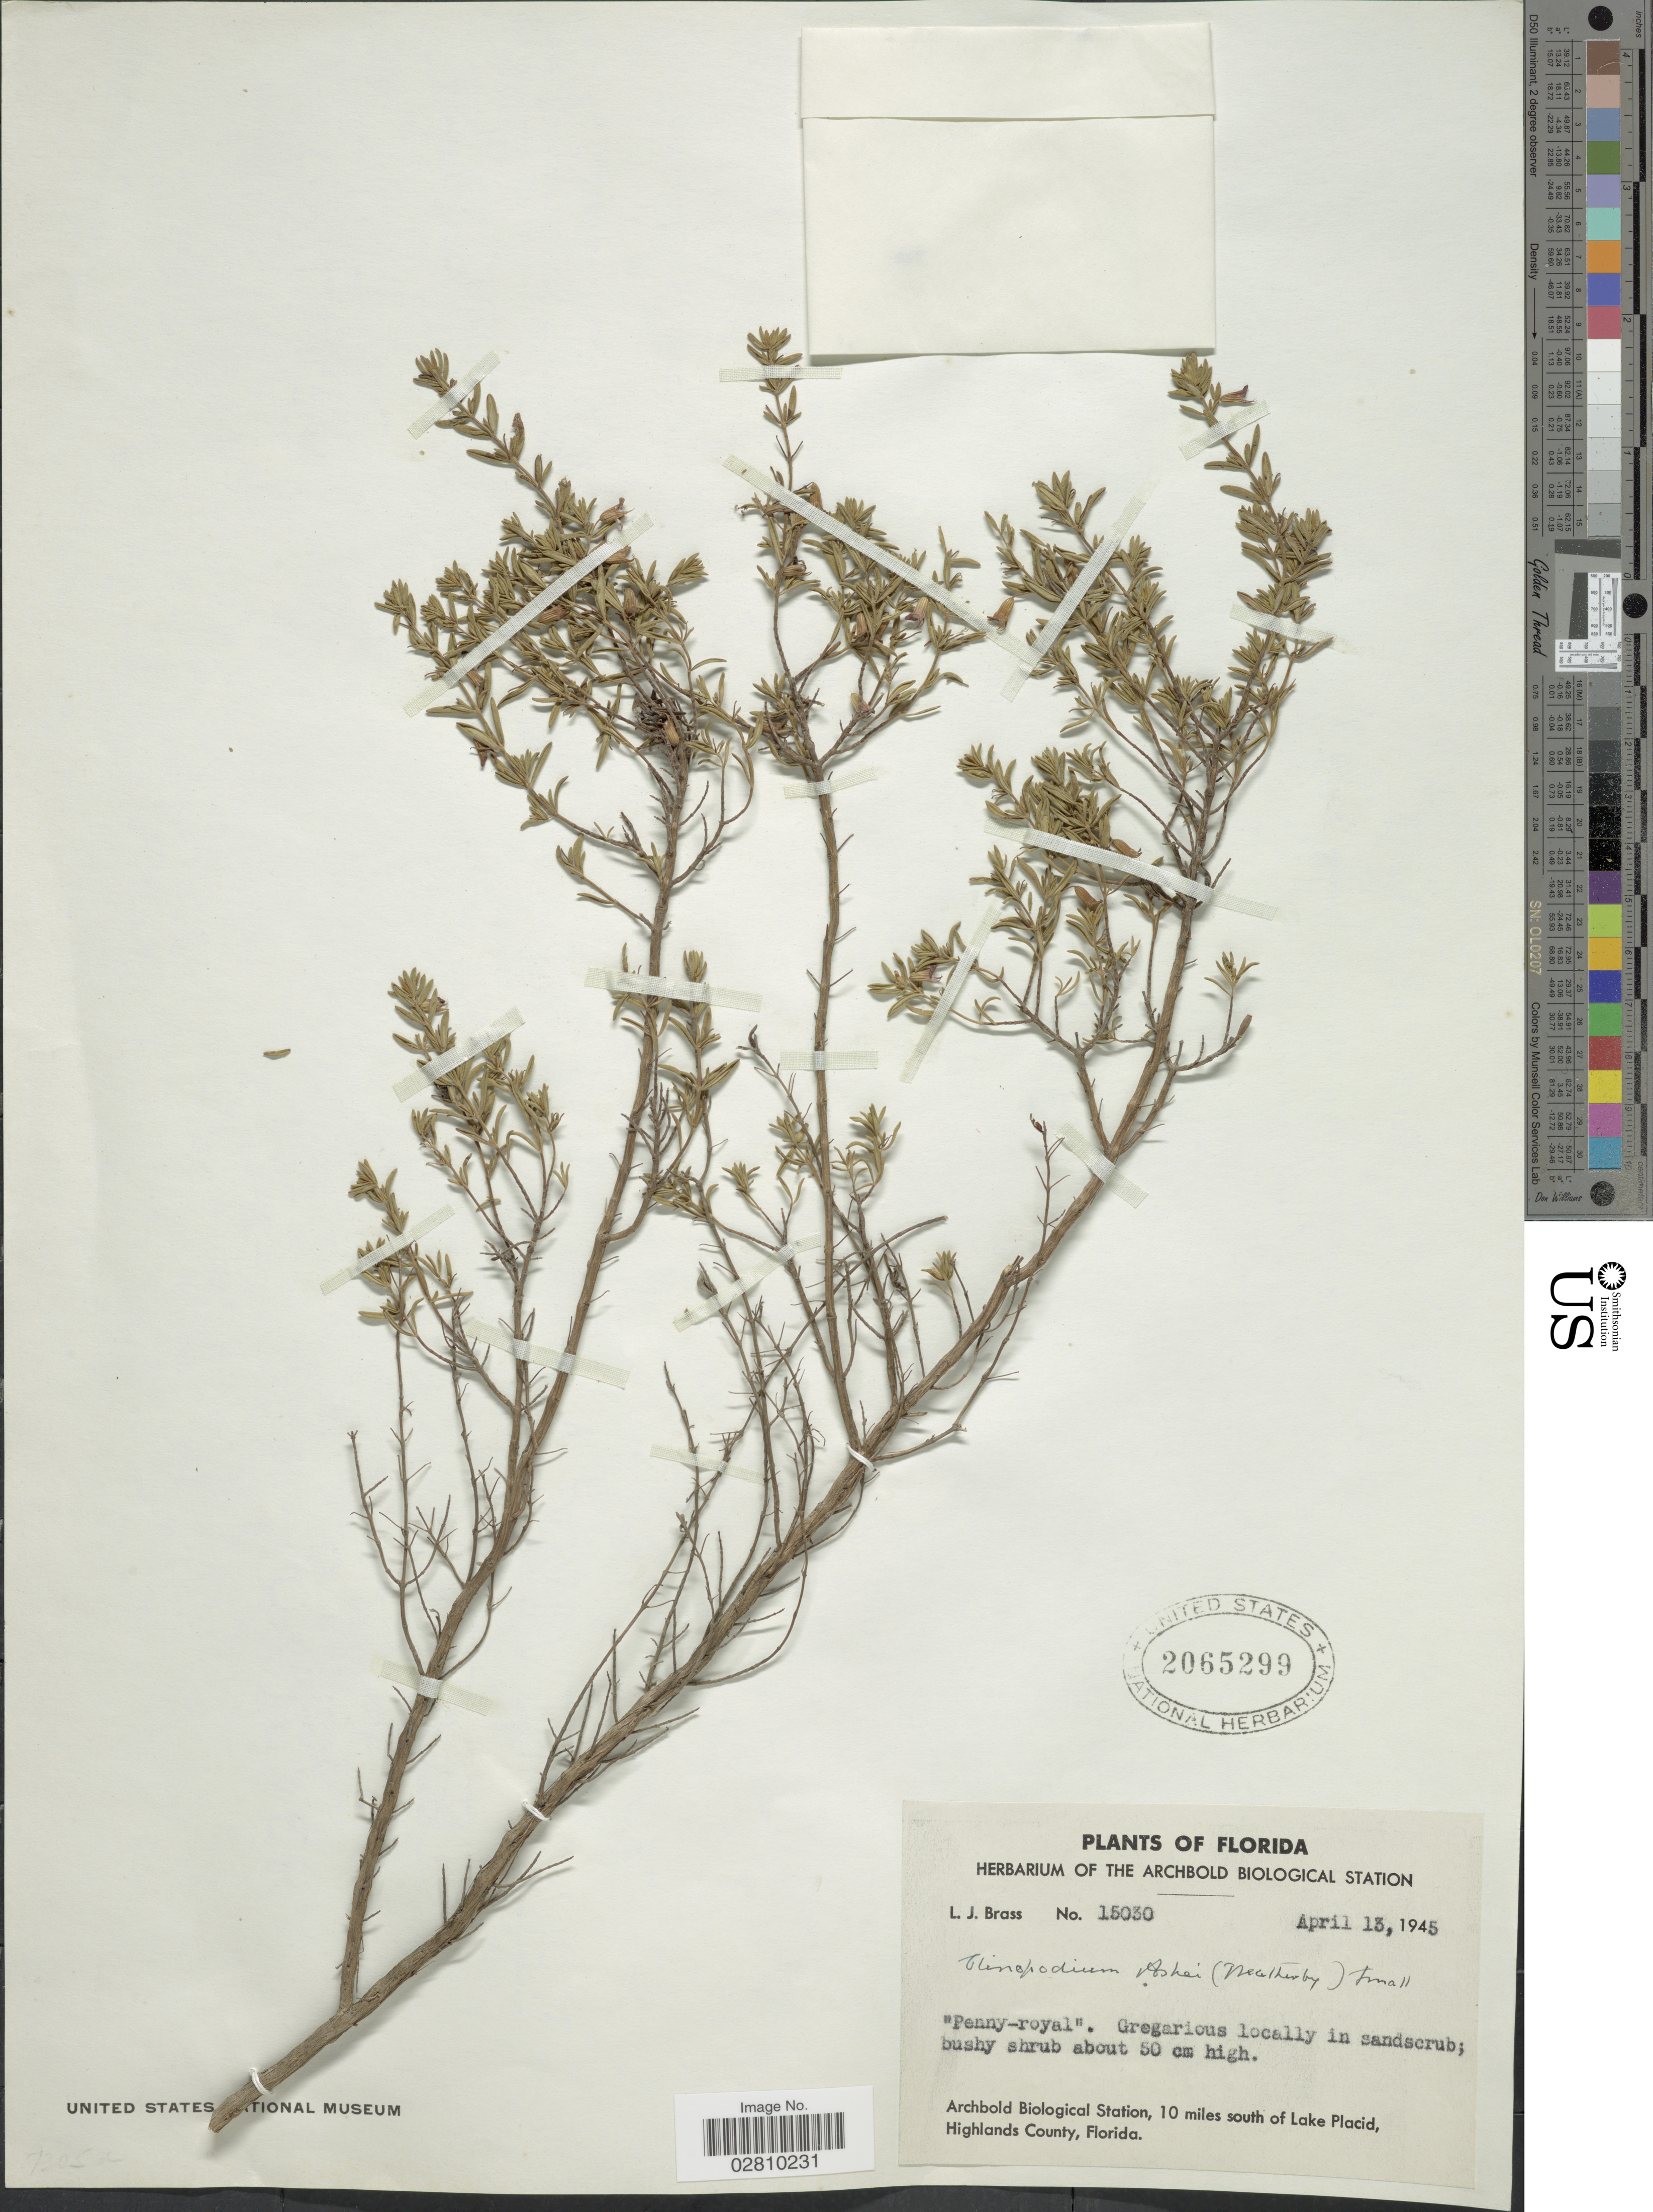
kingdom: Plantae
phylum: Tracheophyta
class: Magnoliopsida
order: Lamiales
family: Lamiaceae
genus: Clinopodium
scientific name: Clinopodium ashei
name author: (Weath.) Small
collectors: L. J. Brass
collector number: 15030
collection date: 1945-04-13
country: United States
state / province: Florida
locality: Archbold Biological Station, 10 miles south of Lake Placid, Highlands County.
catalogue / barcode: US 2065299